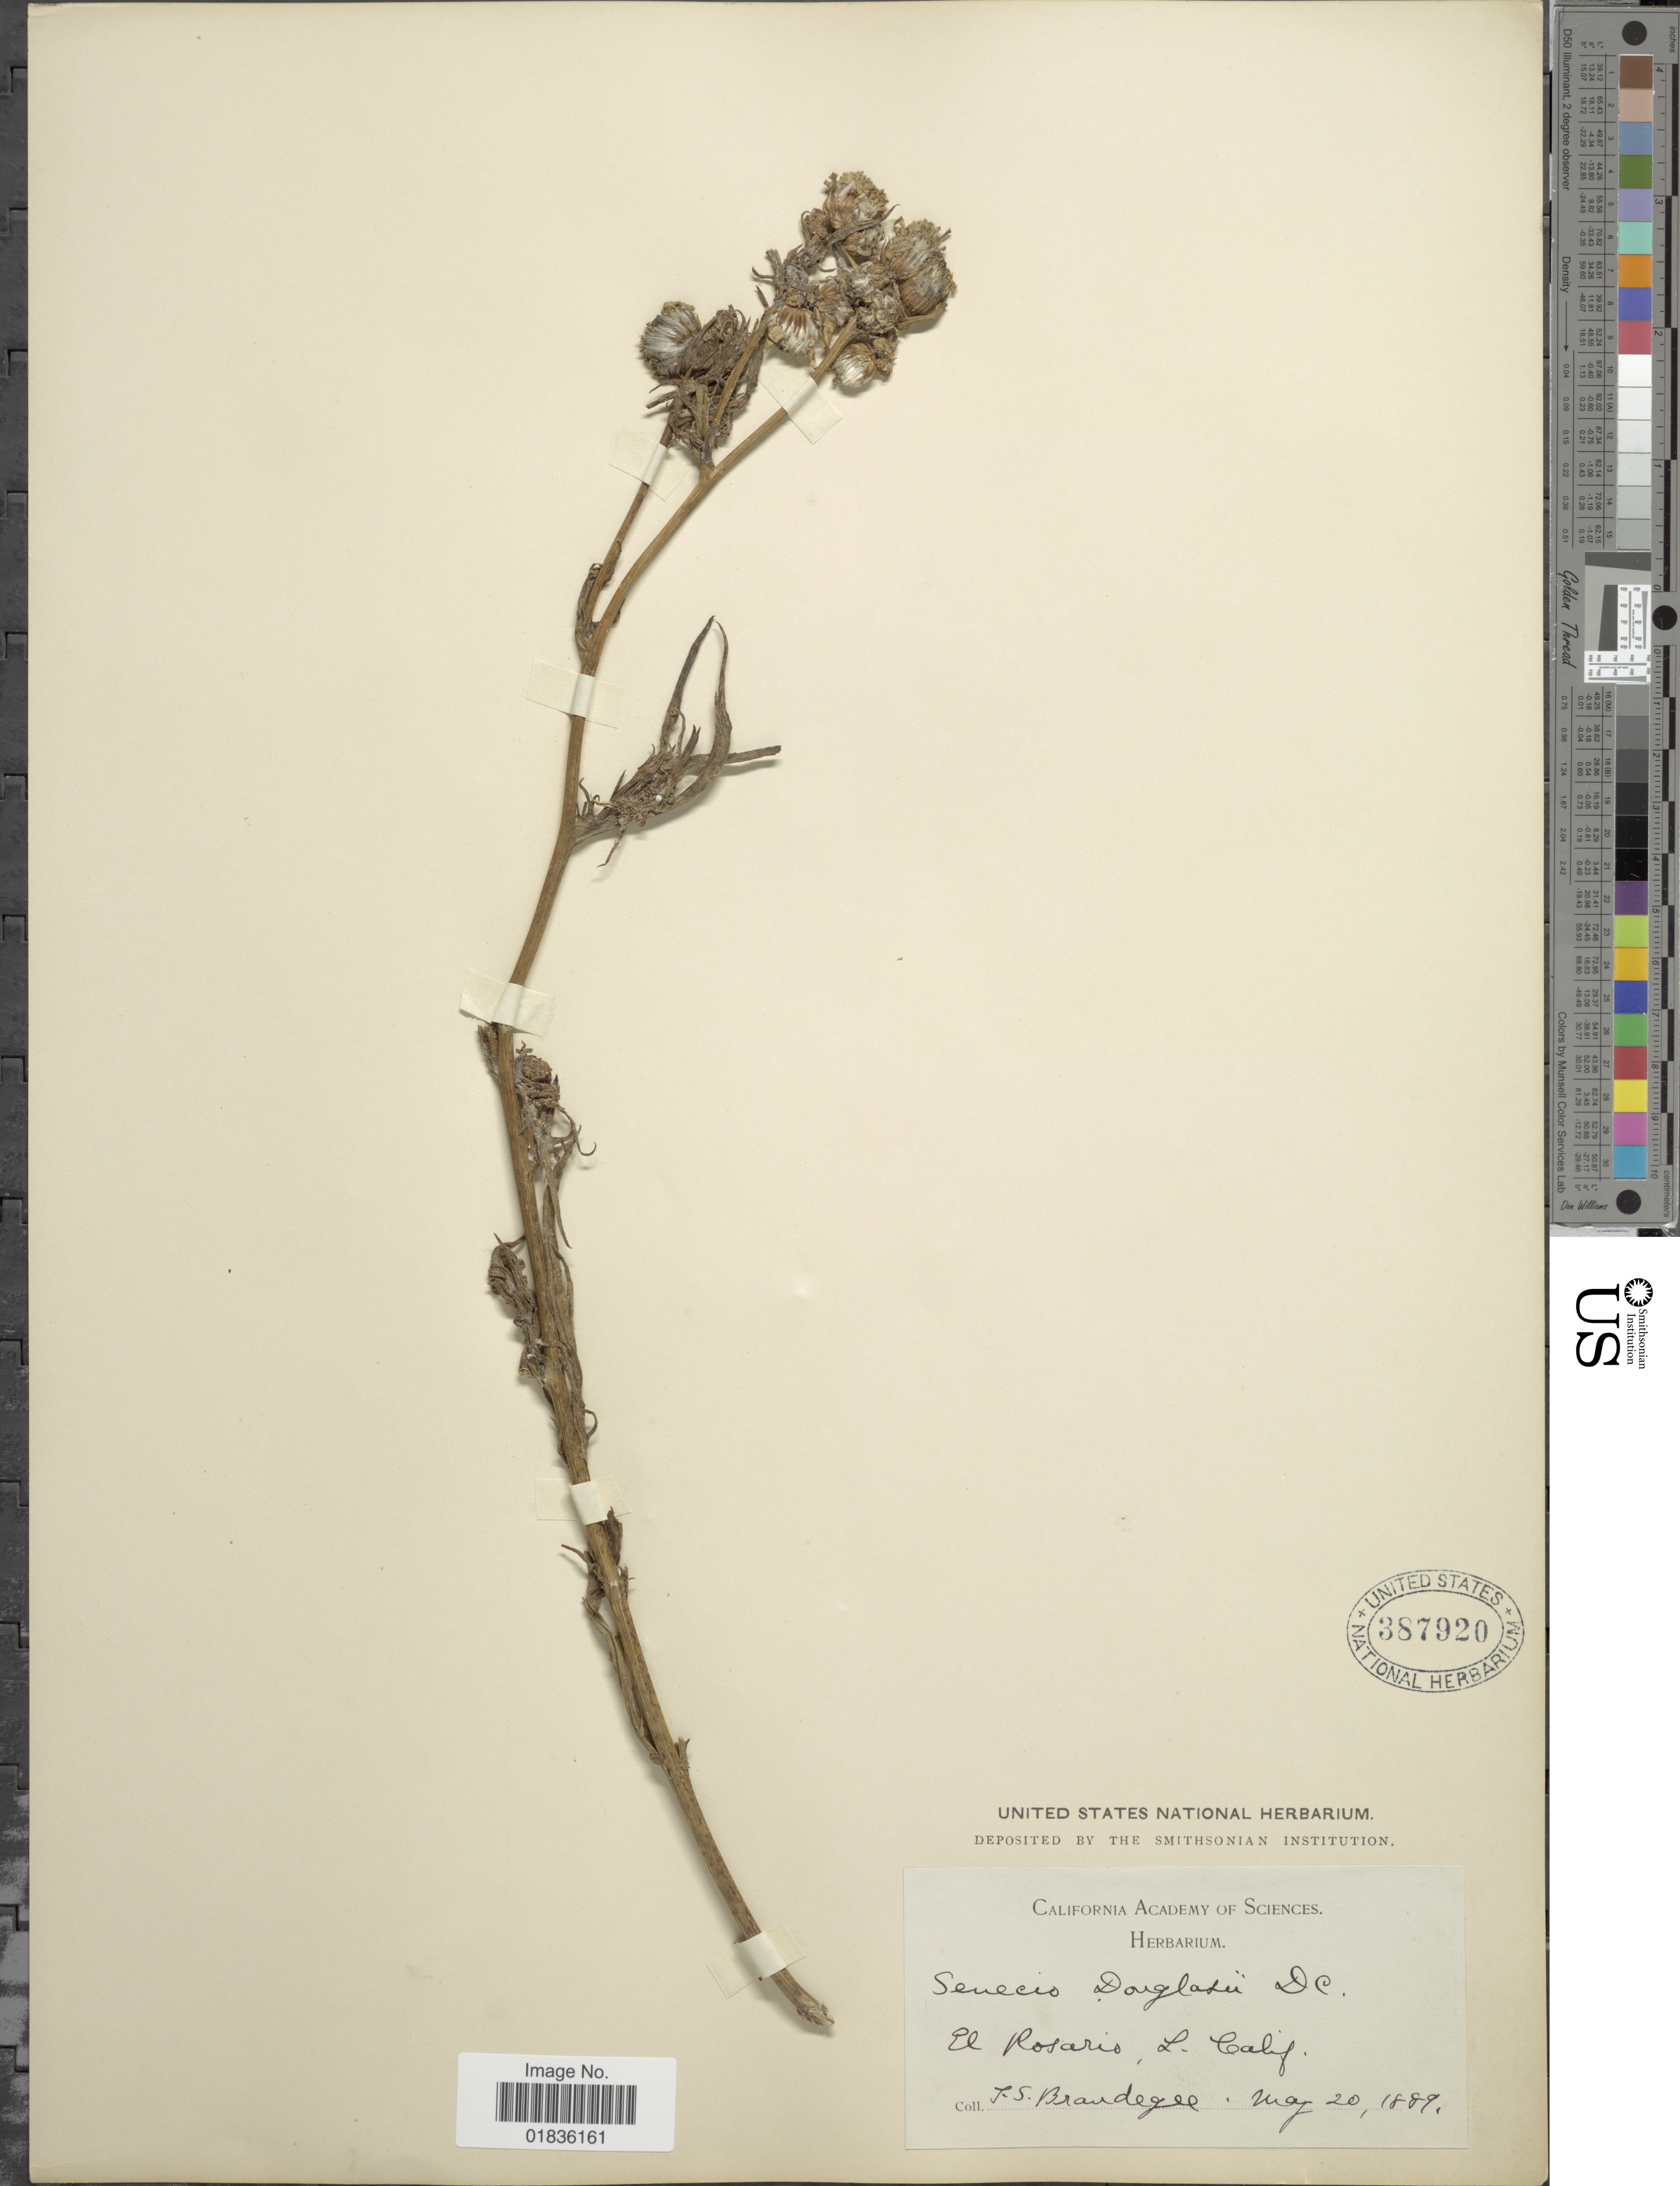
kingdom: Plantae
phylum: Tracheophyta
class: Magnoliopsida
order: Asterales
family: Asteraceae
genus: Senecio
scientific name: Senecio flaccidus var. douglasii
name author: (DC.) B.L. Turner & T.M. Barkley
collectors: J. S. Brandegee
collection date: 1889-05-20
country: Mexico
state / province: Baja California Norte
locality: El Rosario, Lower Calif.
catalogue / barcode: US 387920